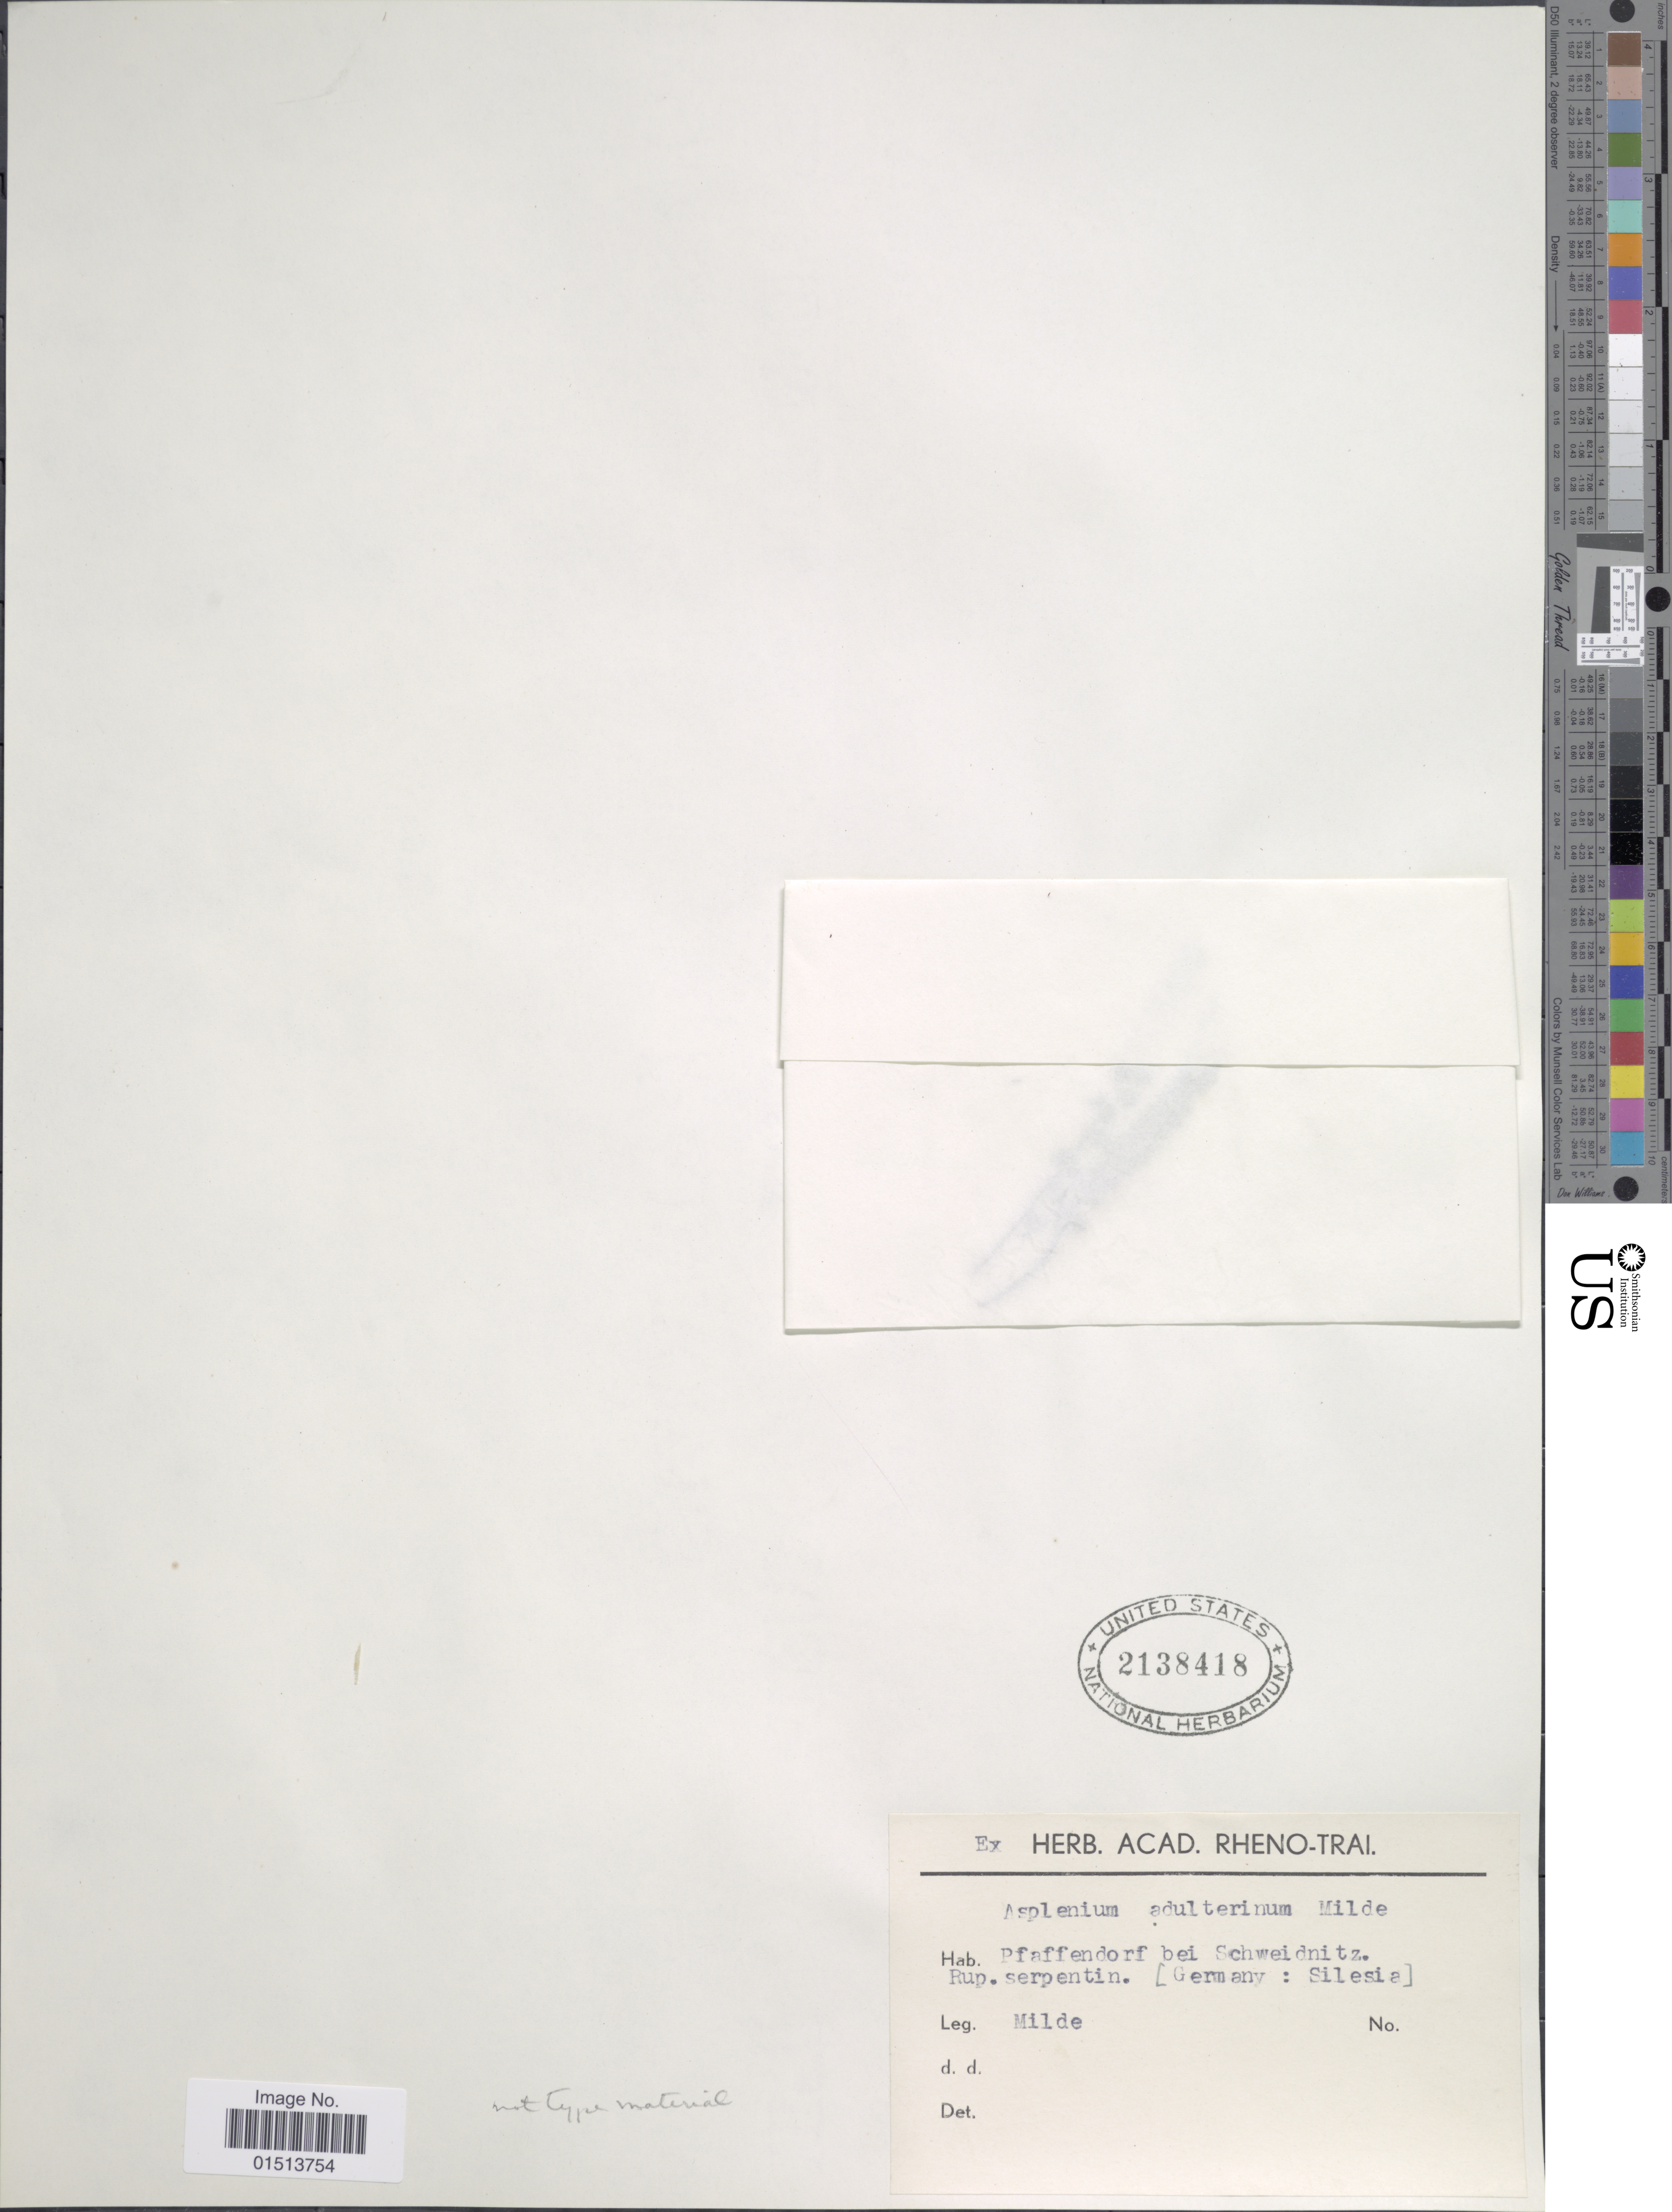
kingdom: Plantae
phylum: Tracheophyta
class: Polypodiopsida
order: Polypodiales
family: Aspleniaceae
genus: Asplenium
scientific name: Asplenium adulterinum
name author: Milde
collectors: Milde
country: Germany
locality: Pfaffendorf bei Schweidnitz, Rup. serpentin (Silesia).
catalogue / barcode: US 2138418